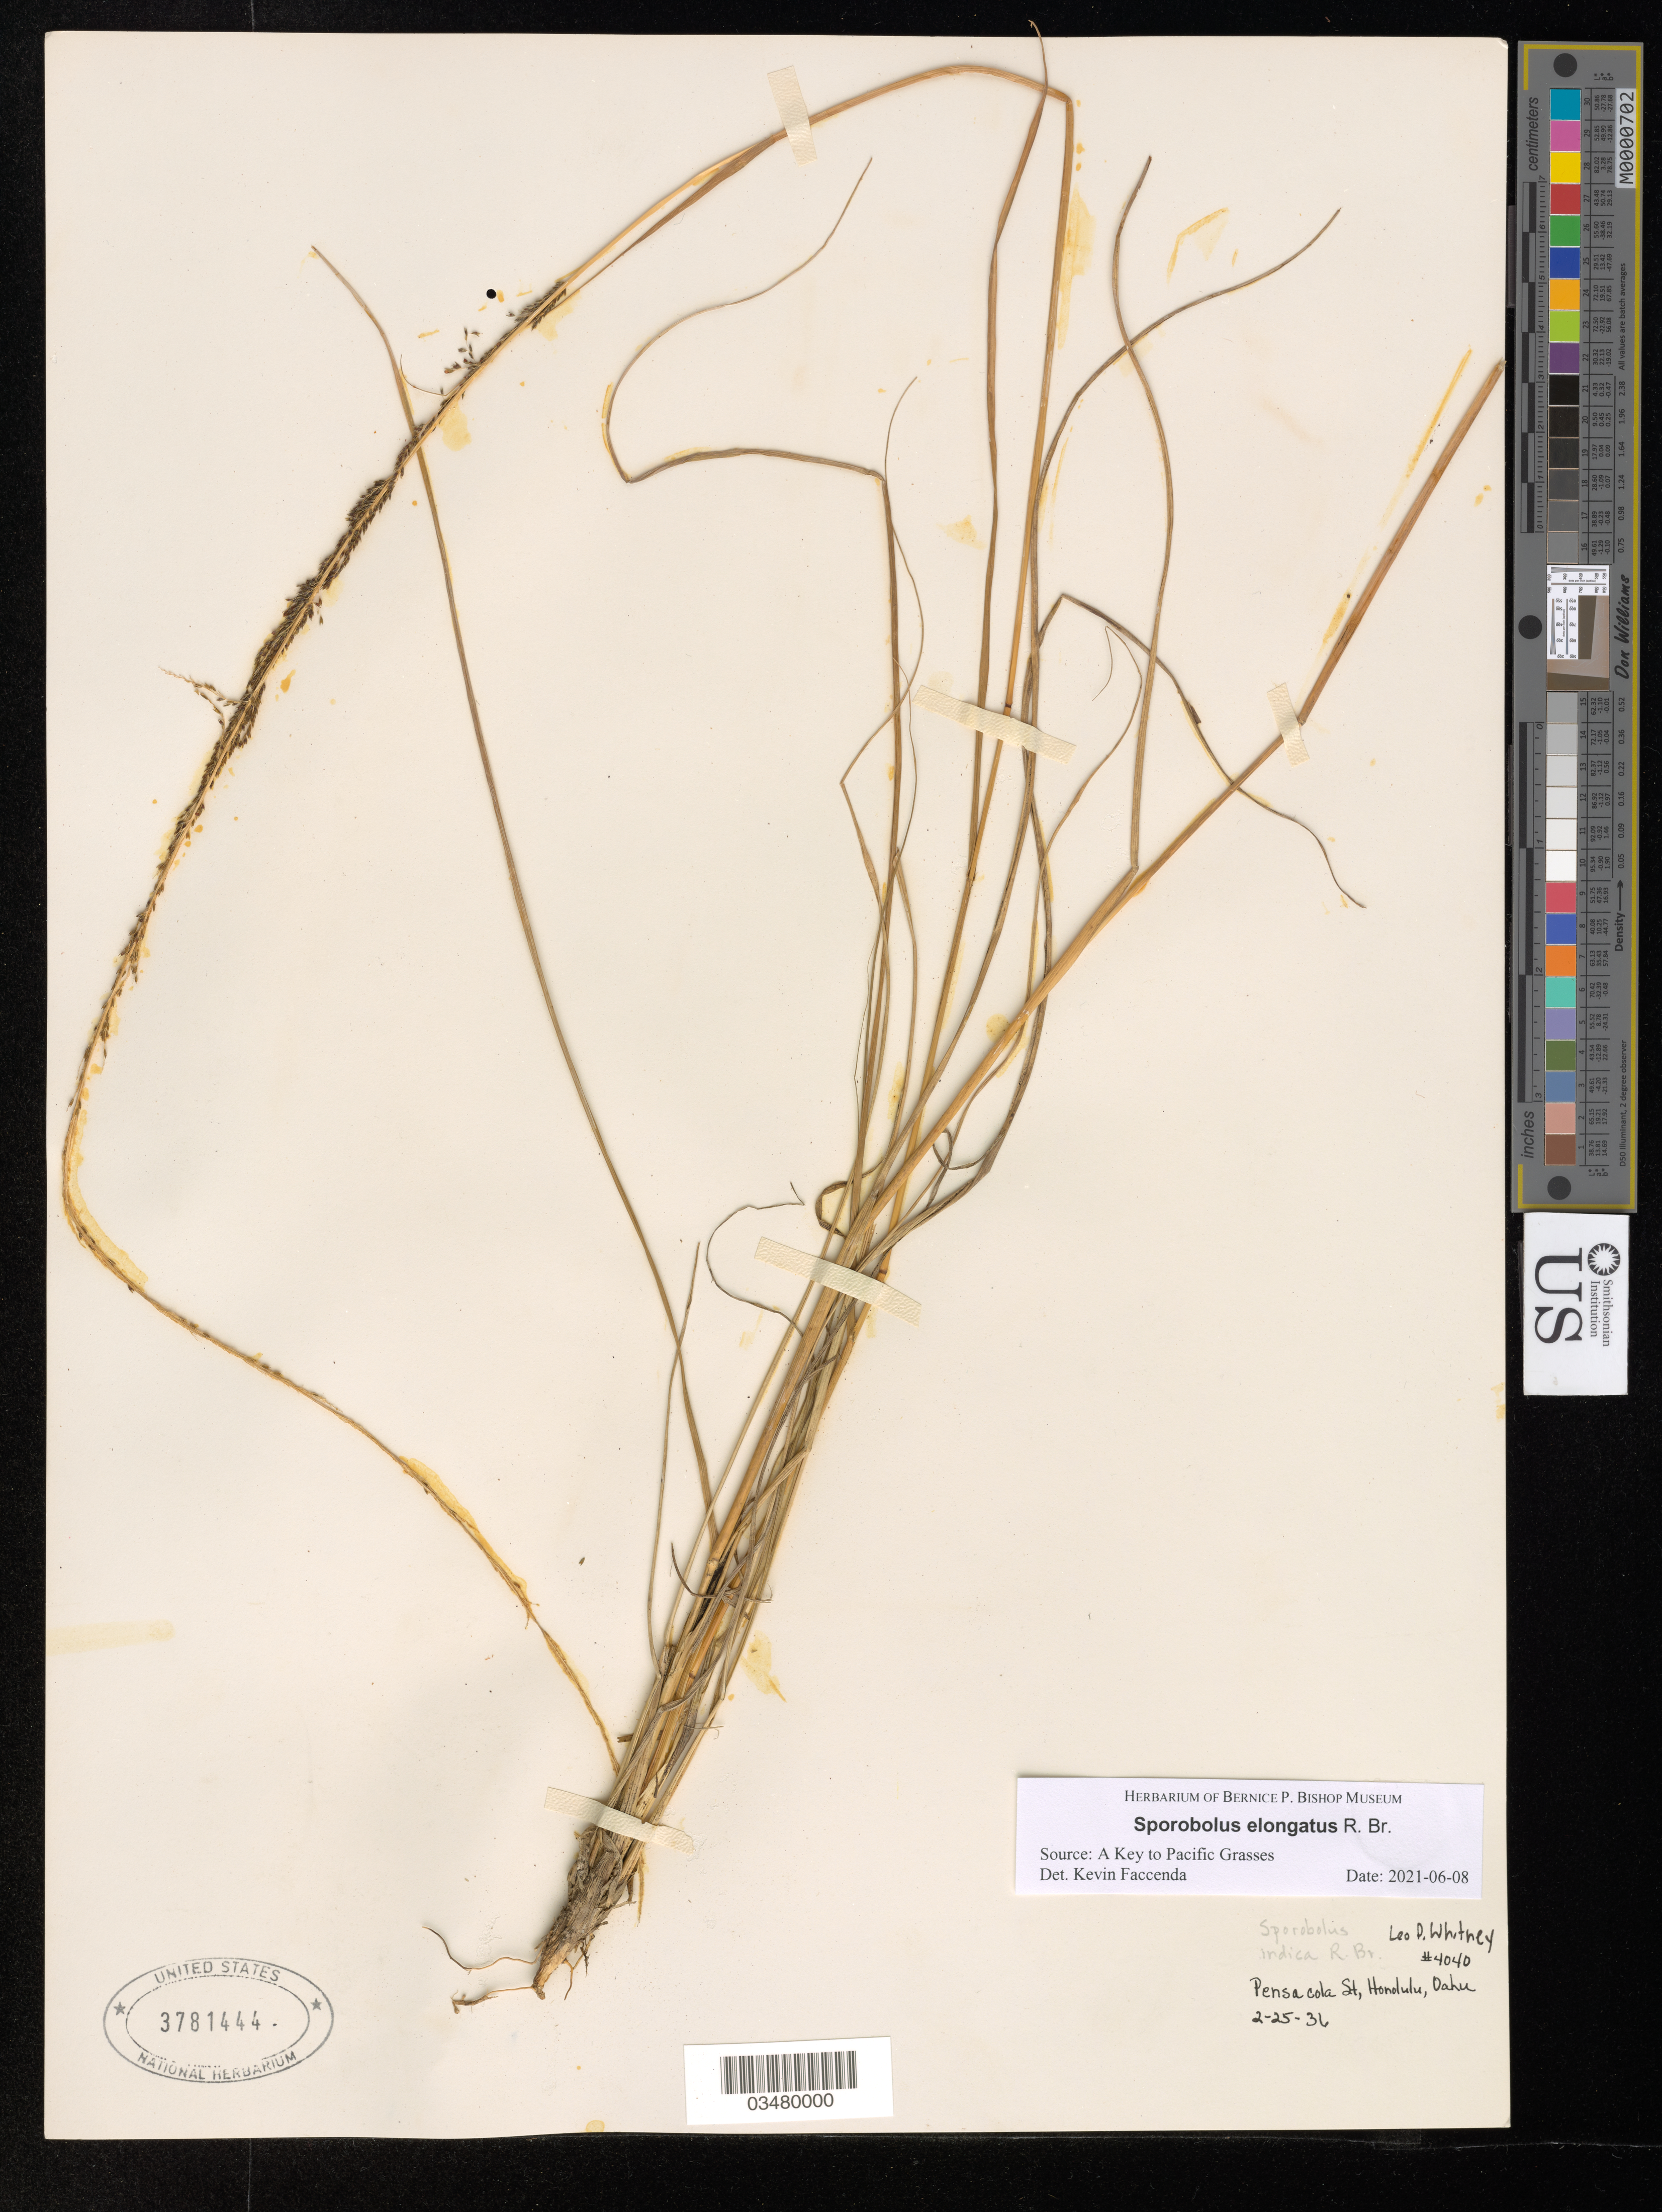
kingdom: Plantae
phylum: Tracheophyta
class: Liliopsida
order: Poales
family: Poaceae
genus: Sporobolus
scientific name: Sporobolus elongatus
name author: R. Br.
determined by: Faccenda, K.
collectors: L. Whitney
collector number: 4040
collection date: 1936-02-25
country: United States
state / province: Hawaii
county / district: Honolulu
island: Oahu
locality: Pensacola Station, Honolulu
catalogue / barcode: US 3781444